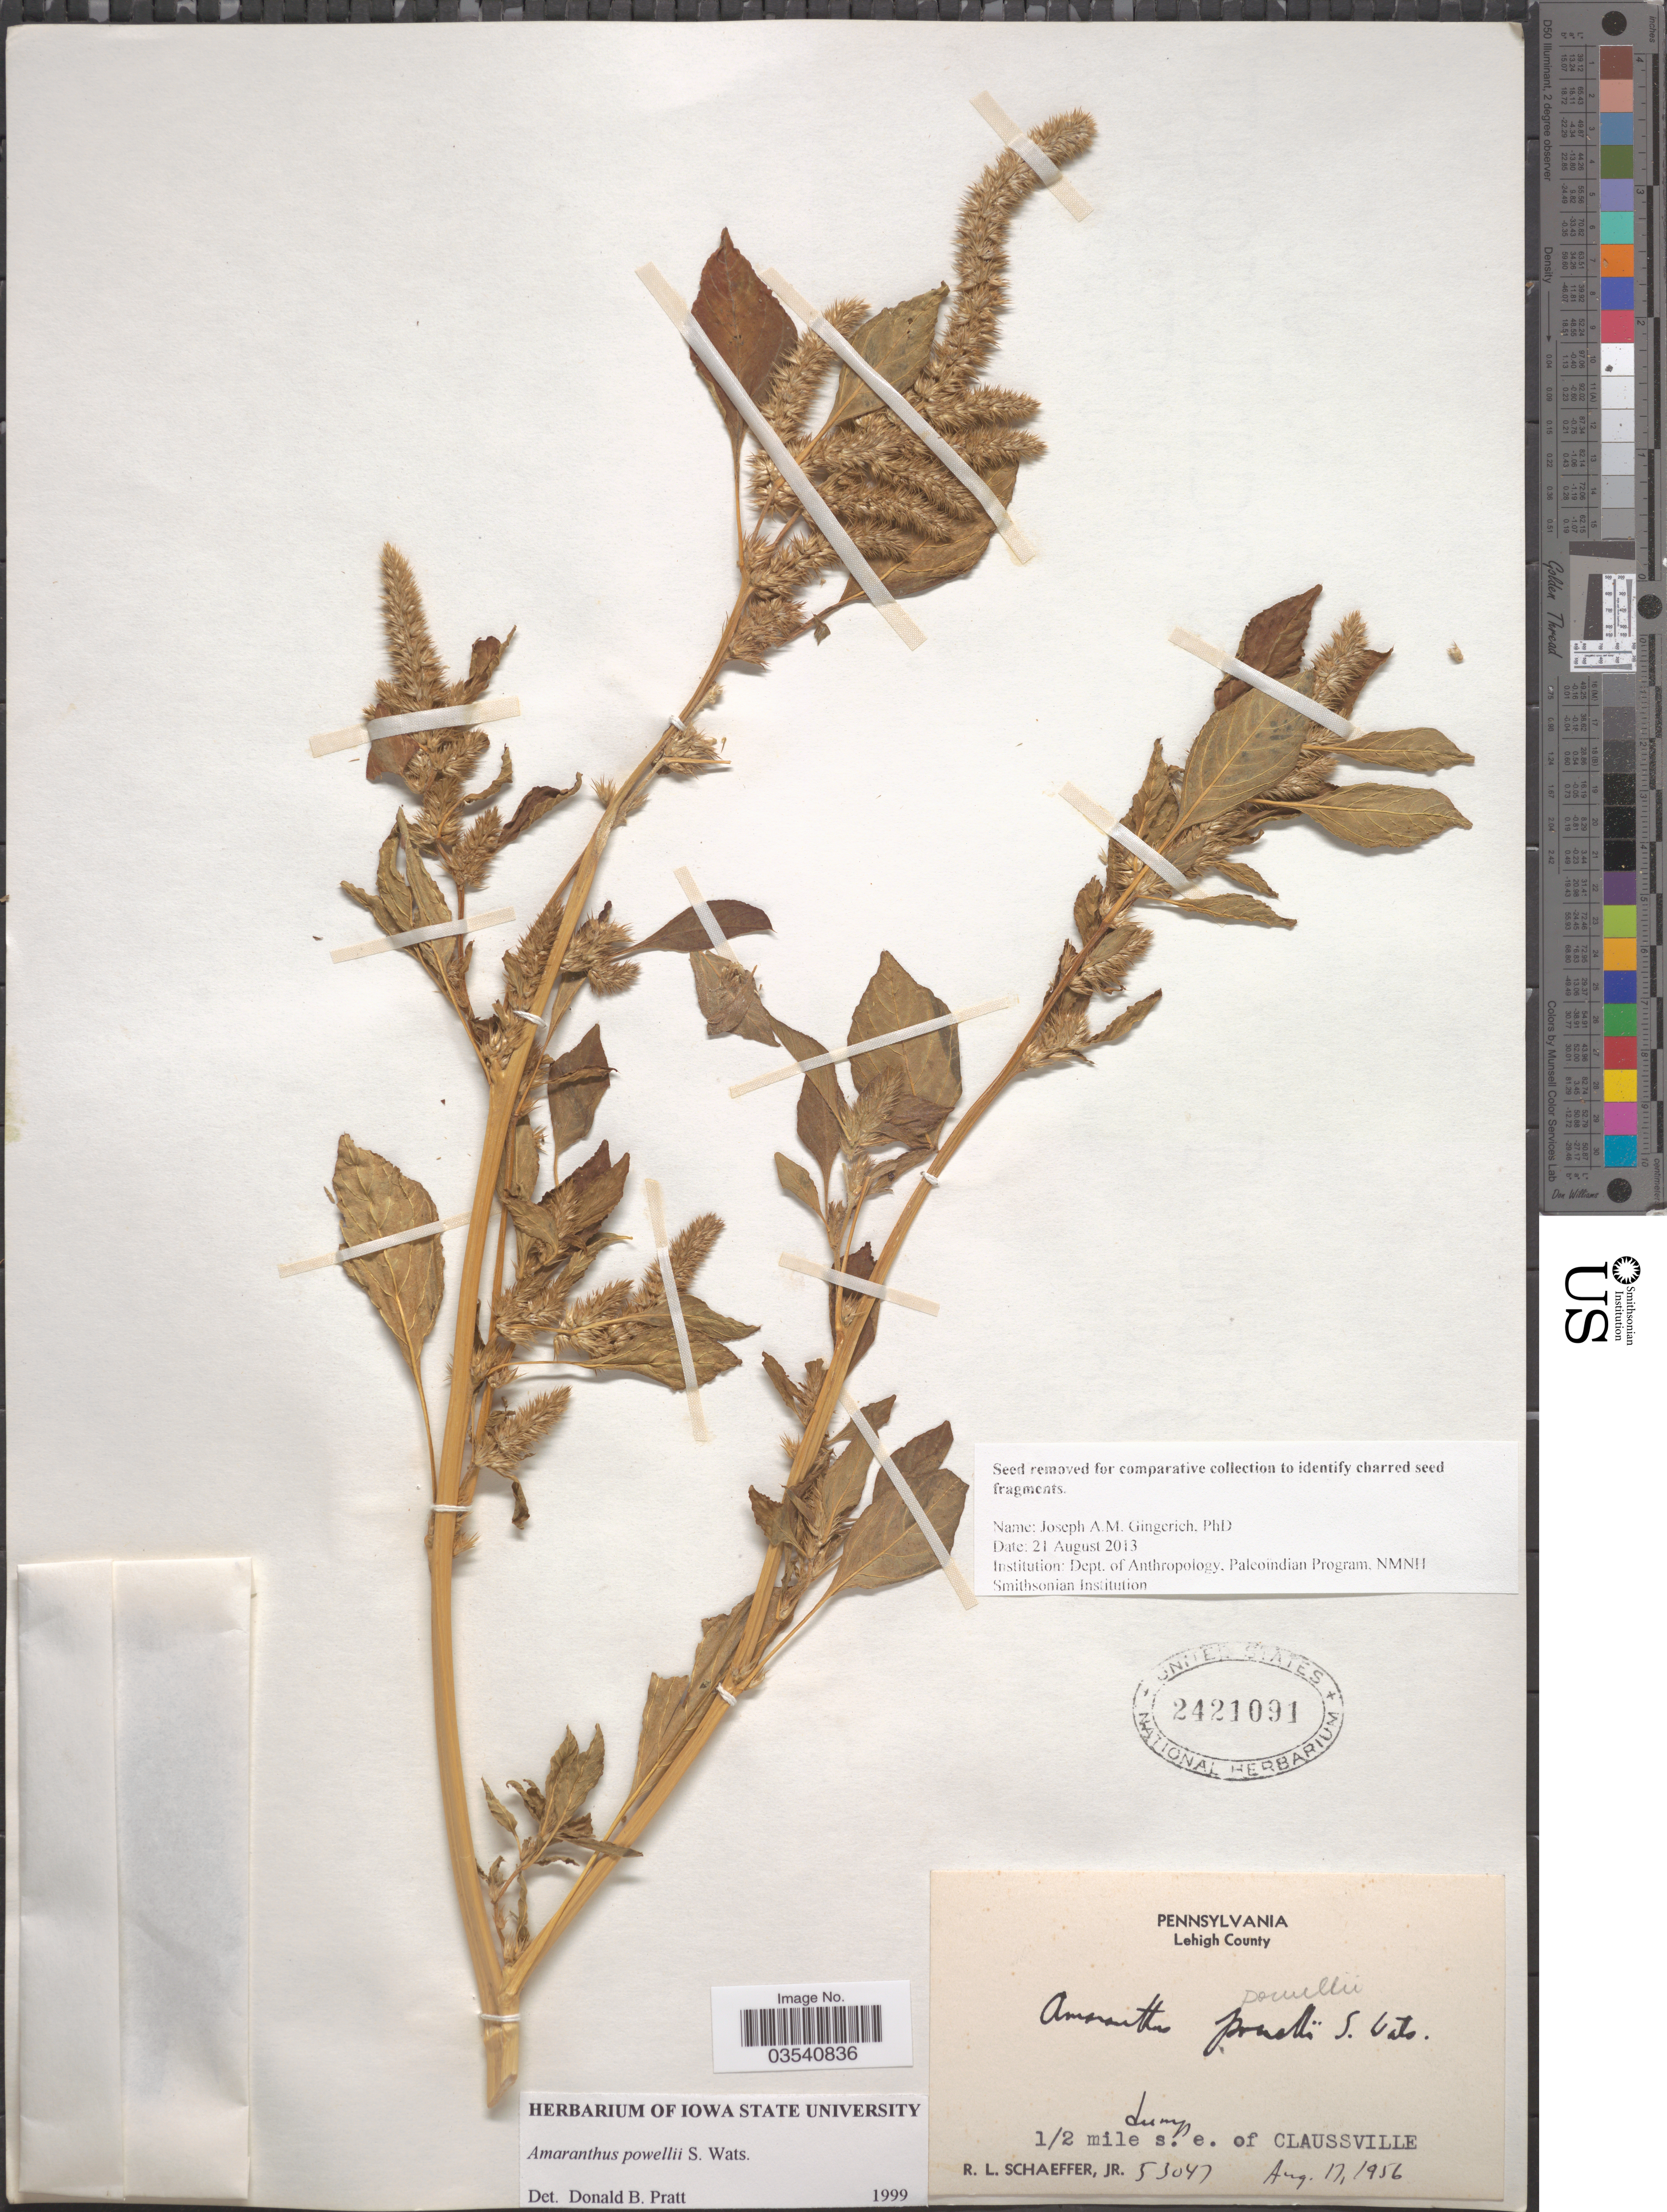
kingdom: Plantae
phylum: Tracheophyta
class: Magnoliopsida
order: Caryophyllales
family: Amaranthaceae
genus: Amaranthus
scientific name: Amaranthus powellii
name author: S. Watson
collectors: R. L. Schaeffer Jr.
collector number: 53047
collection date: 1956-08-17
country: United States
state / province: Pennsylvania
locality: Lehigh County. 1/2 mile s.e. of Claussville.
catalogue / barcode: US 2421091